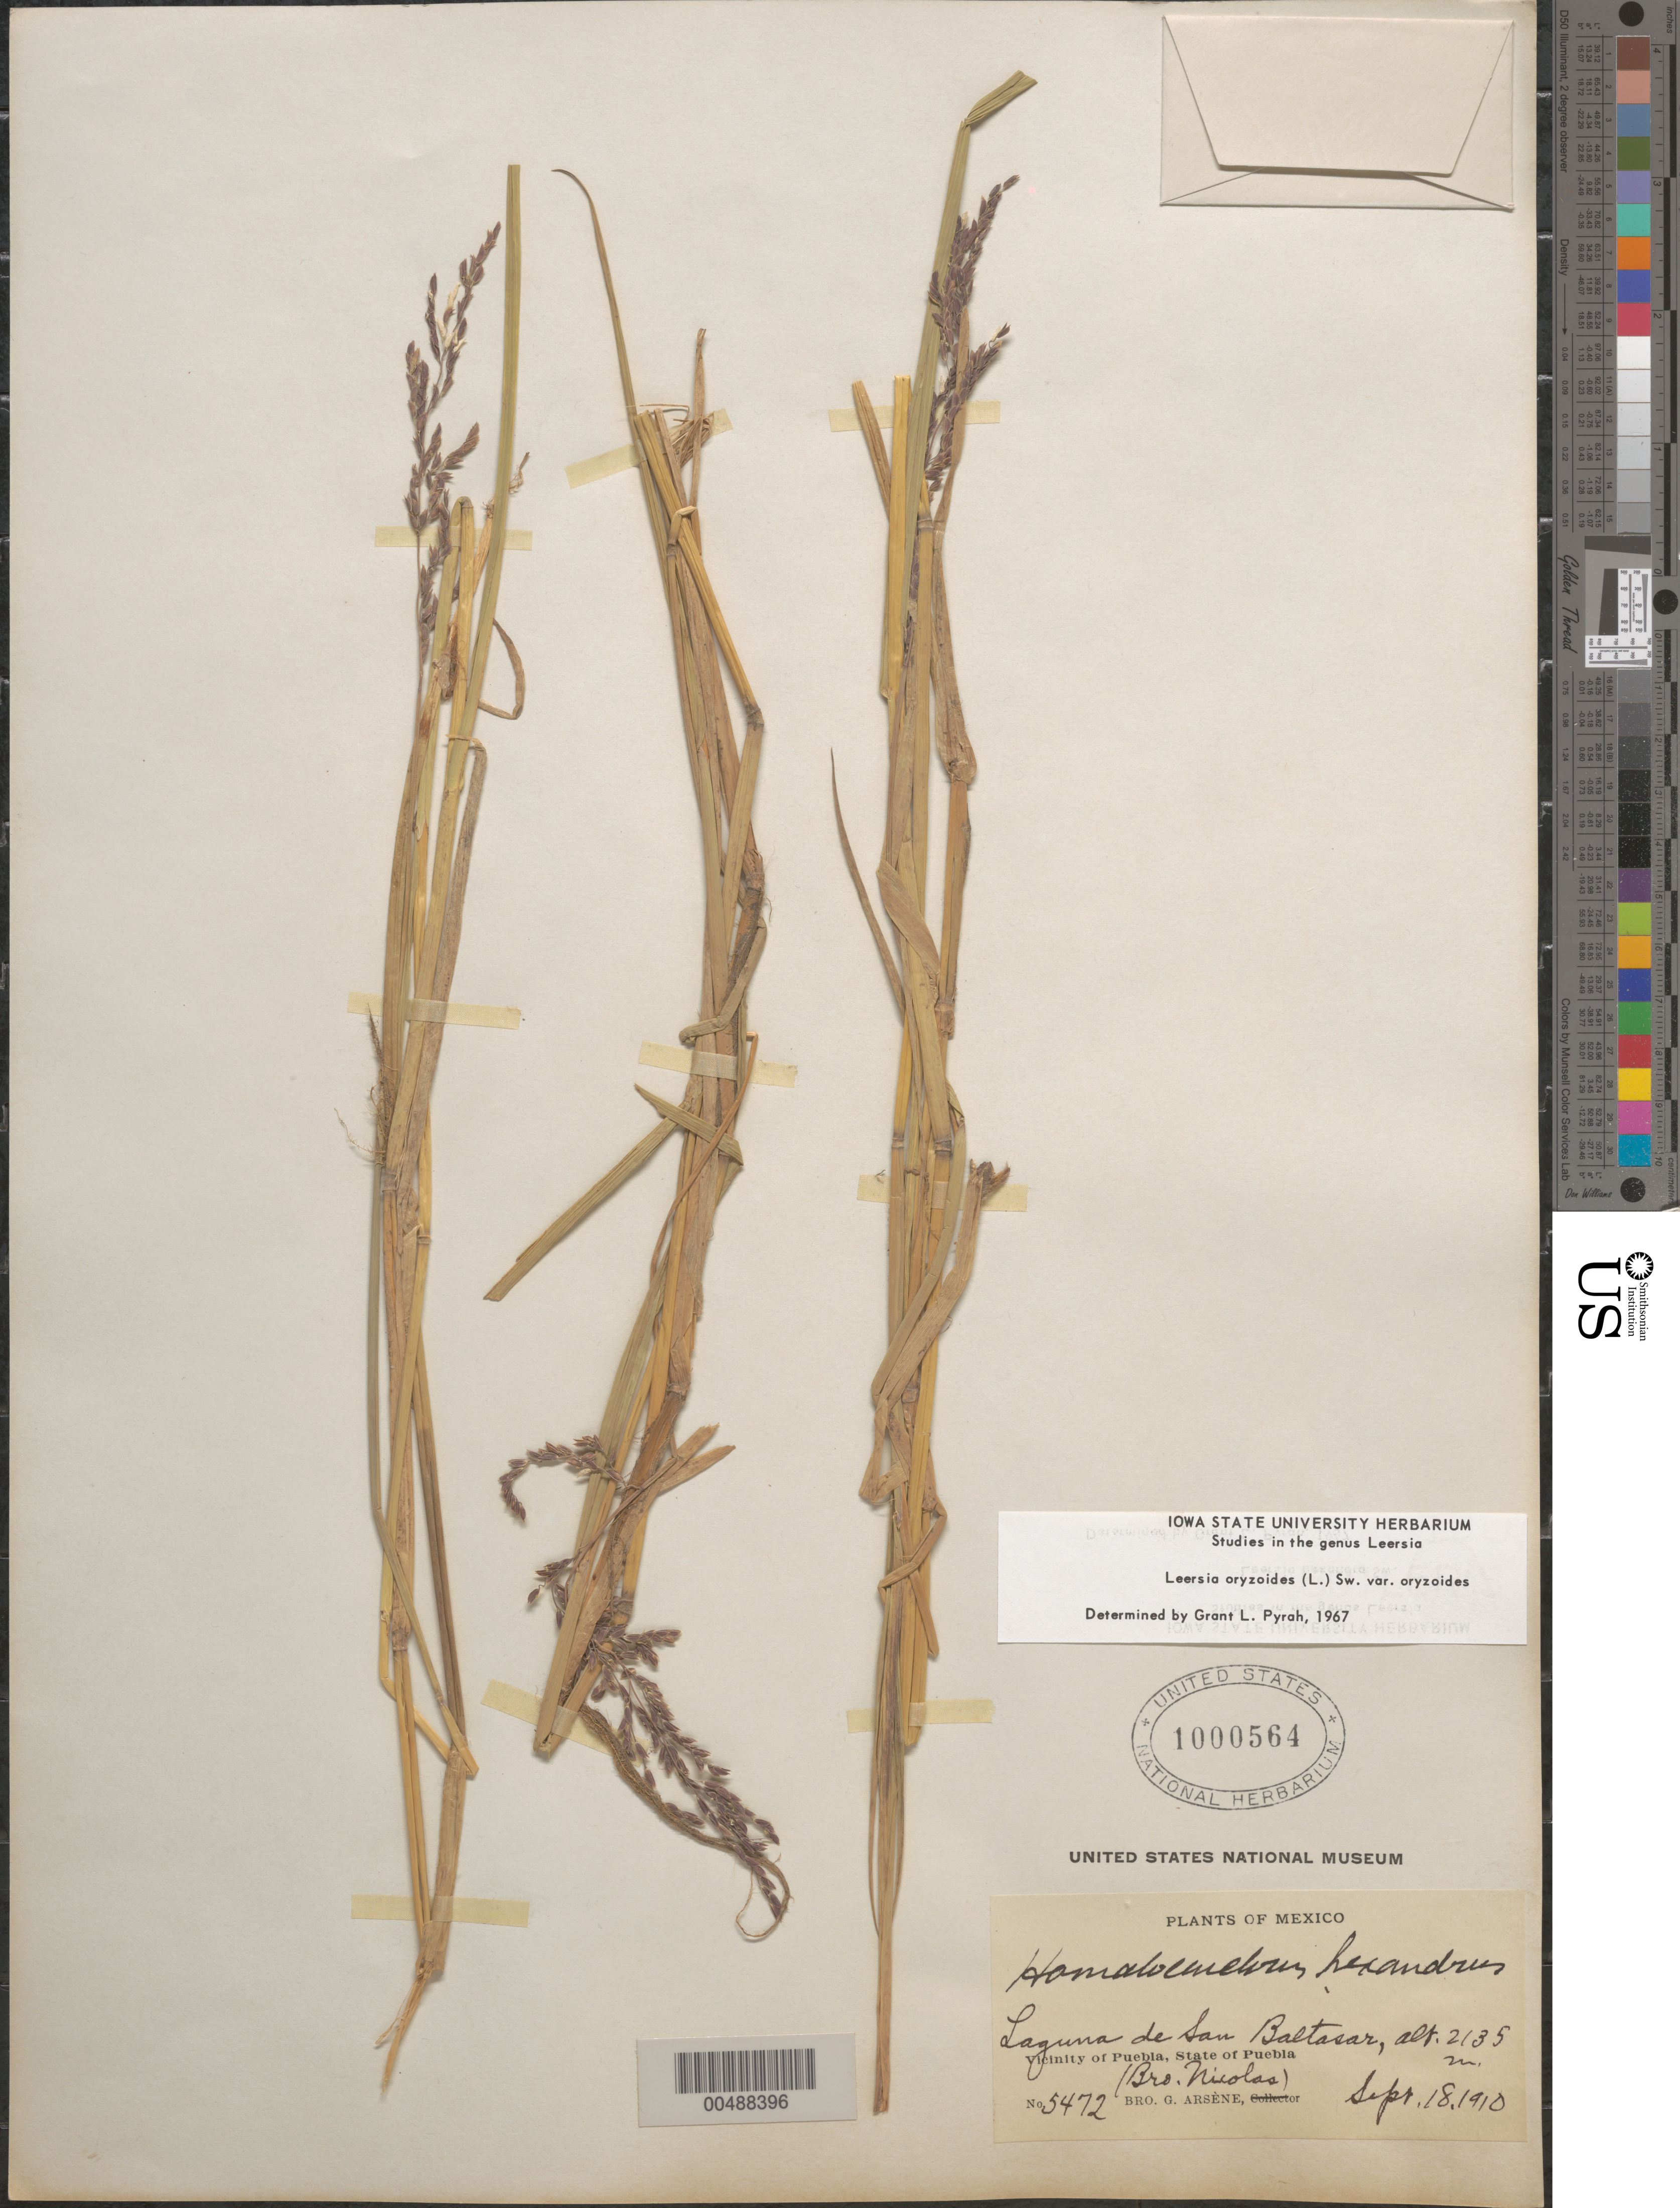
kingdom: Plantae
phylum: Tracheophyta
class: Liliopsida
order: Poales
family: Poaceae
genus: Leersia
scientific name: Leersia hexandra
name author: Sw.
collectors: B. Nicolas & Bro. G. Arsène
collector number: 5472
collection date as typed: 18 Sep 1910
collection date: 1910-09-18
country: Mexico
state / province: Puebla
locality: Laguna de San Baltazar, vicinity of Puebla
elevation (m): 2135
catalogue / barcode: US 1000564